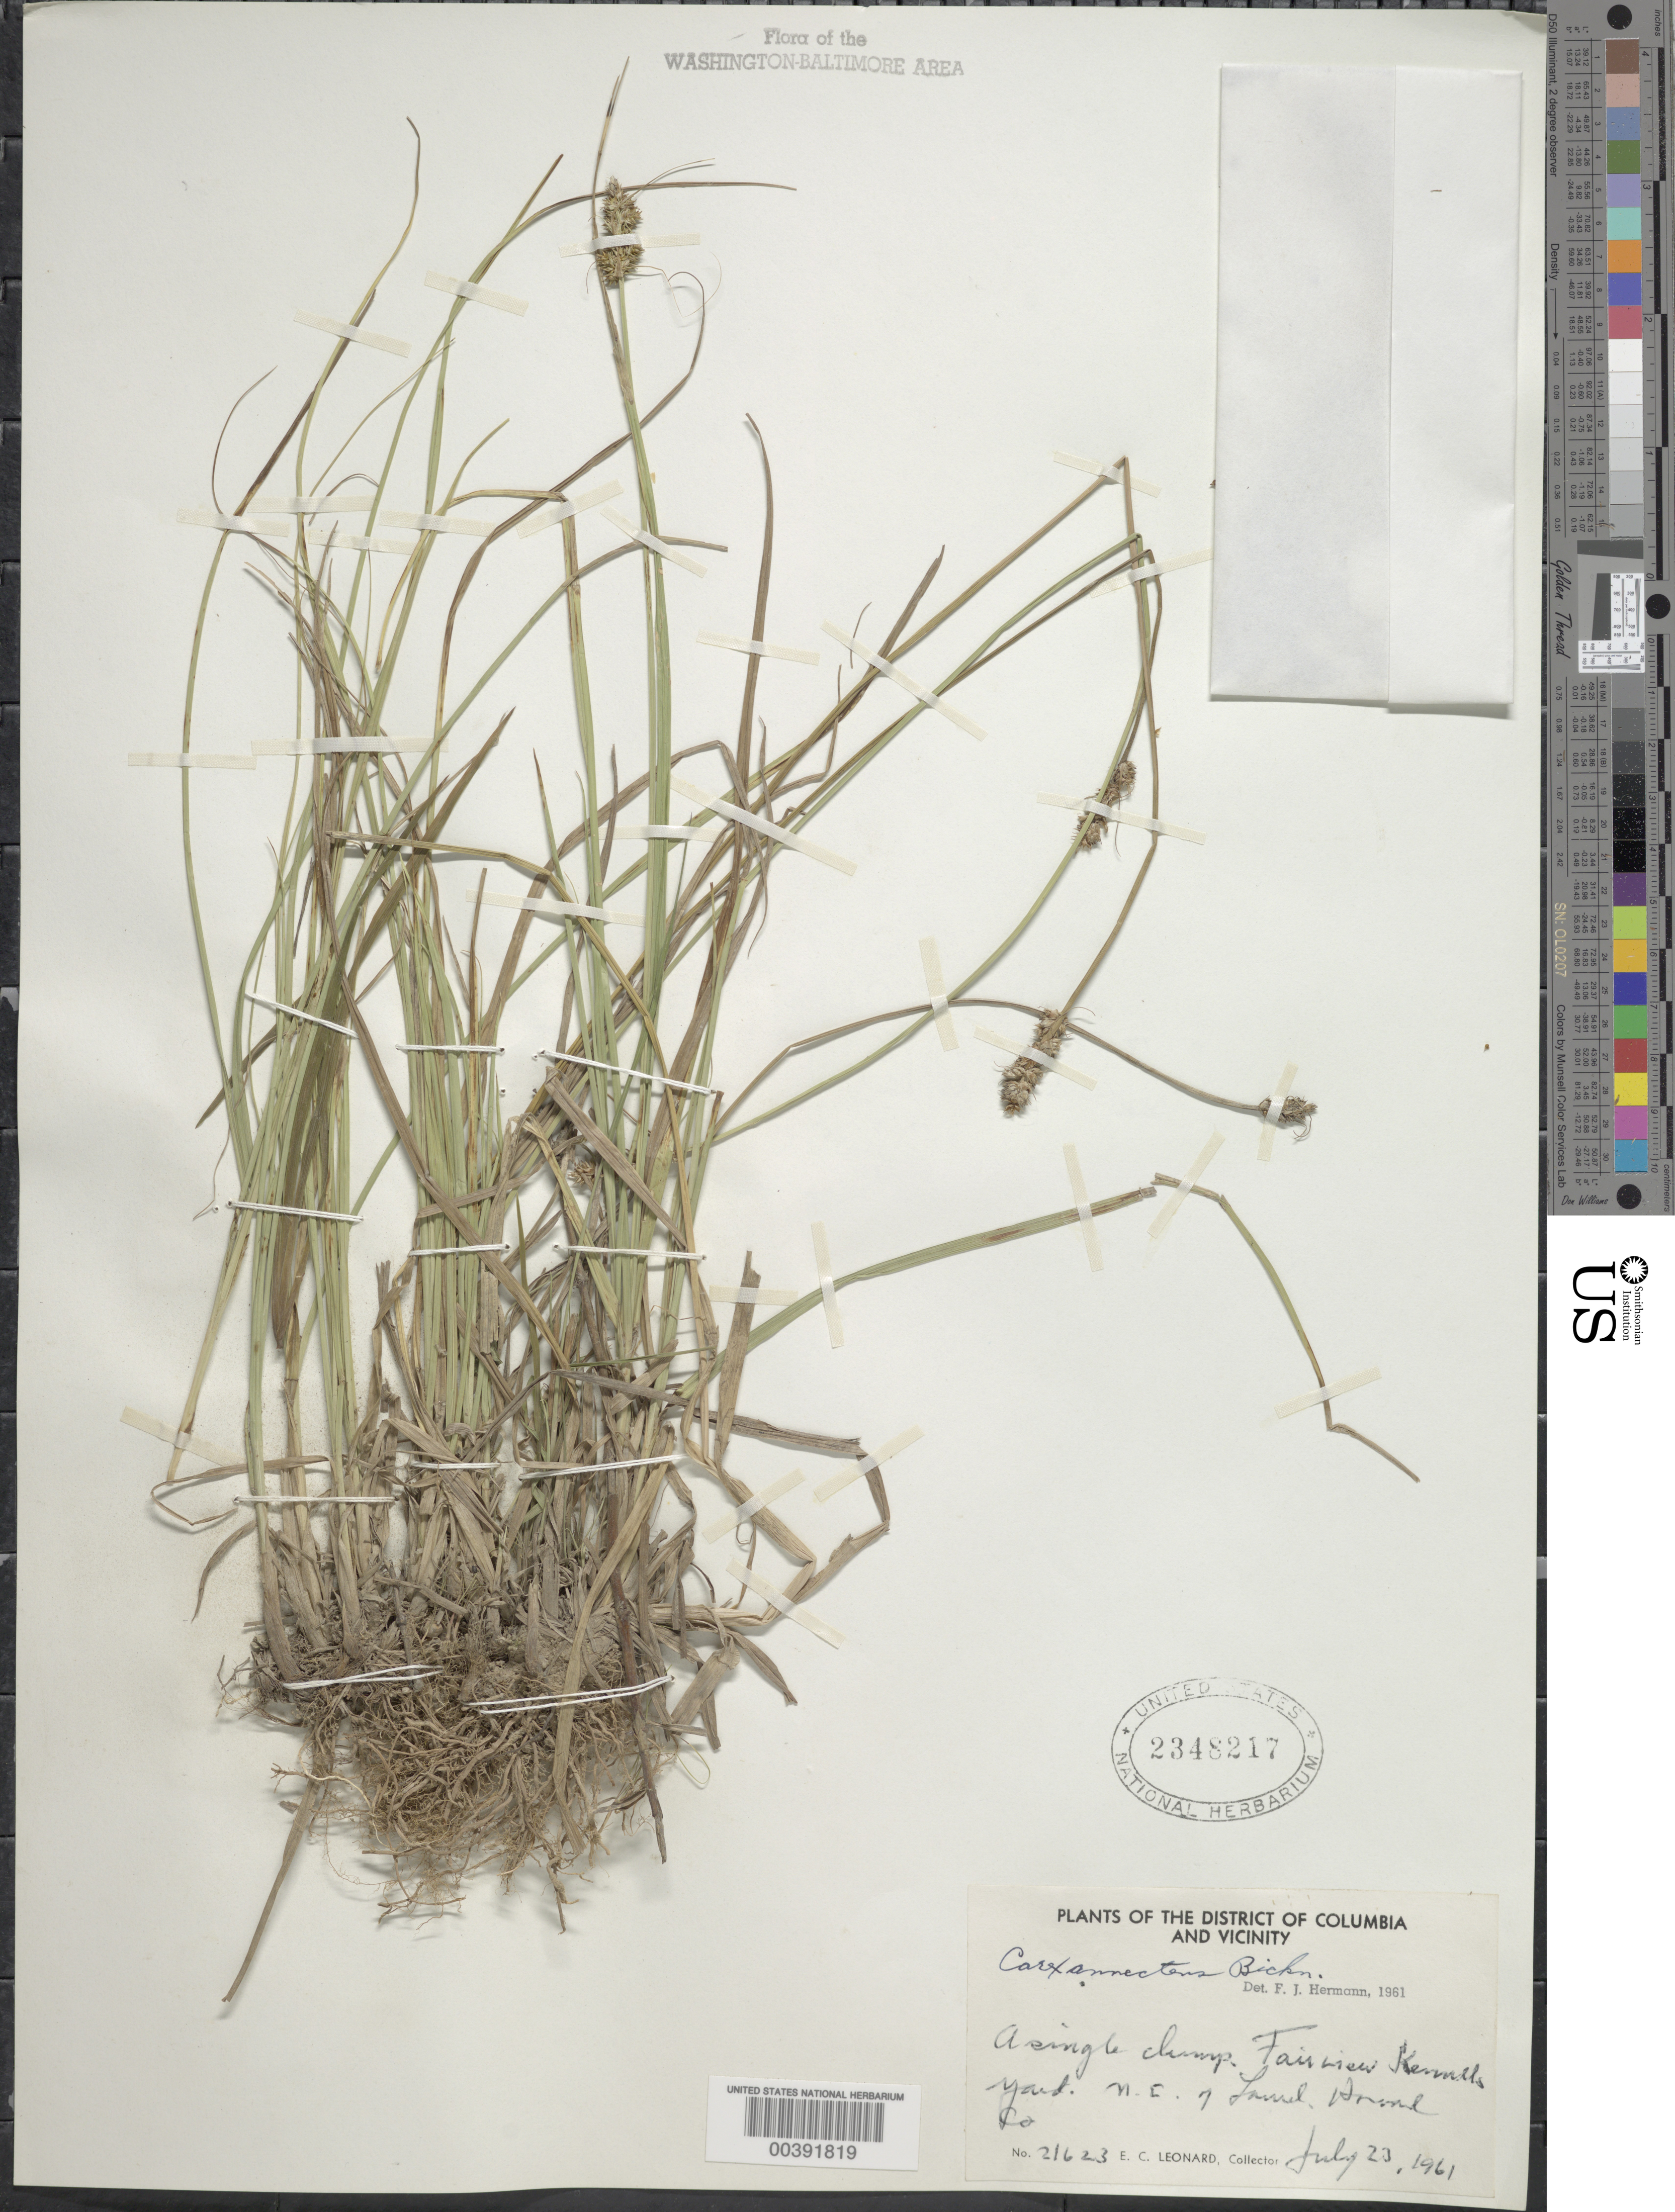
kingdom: Plantae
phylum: Tracheophyta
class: Liliopsida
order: Poales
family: Cyperaceae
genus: Carex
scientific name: Carex annectens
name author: (E.P. Bicknell) E.P. Bicknell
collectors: E. C. Leonard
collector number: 21623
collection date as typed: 23 Jul 1961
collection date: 1961-07-23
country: United States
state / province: Maryland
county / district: Howard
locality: Fairview Kennells, northeast of Laurel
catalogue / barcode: US 2348217